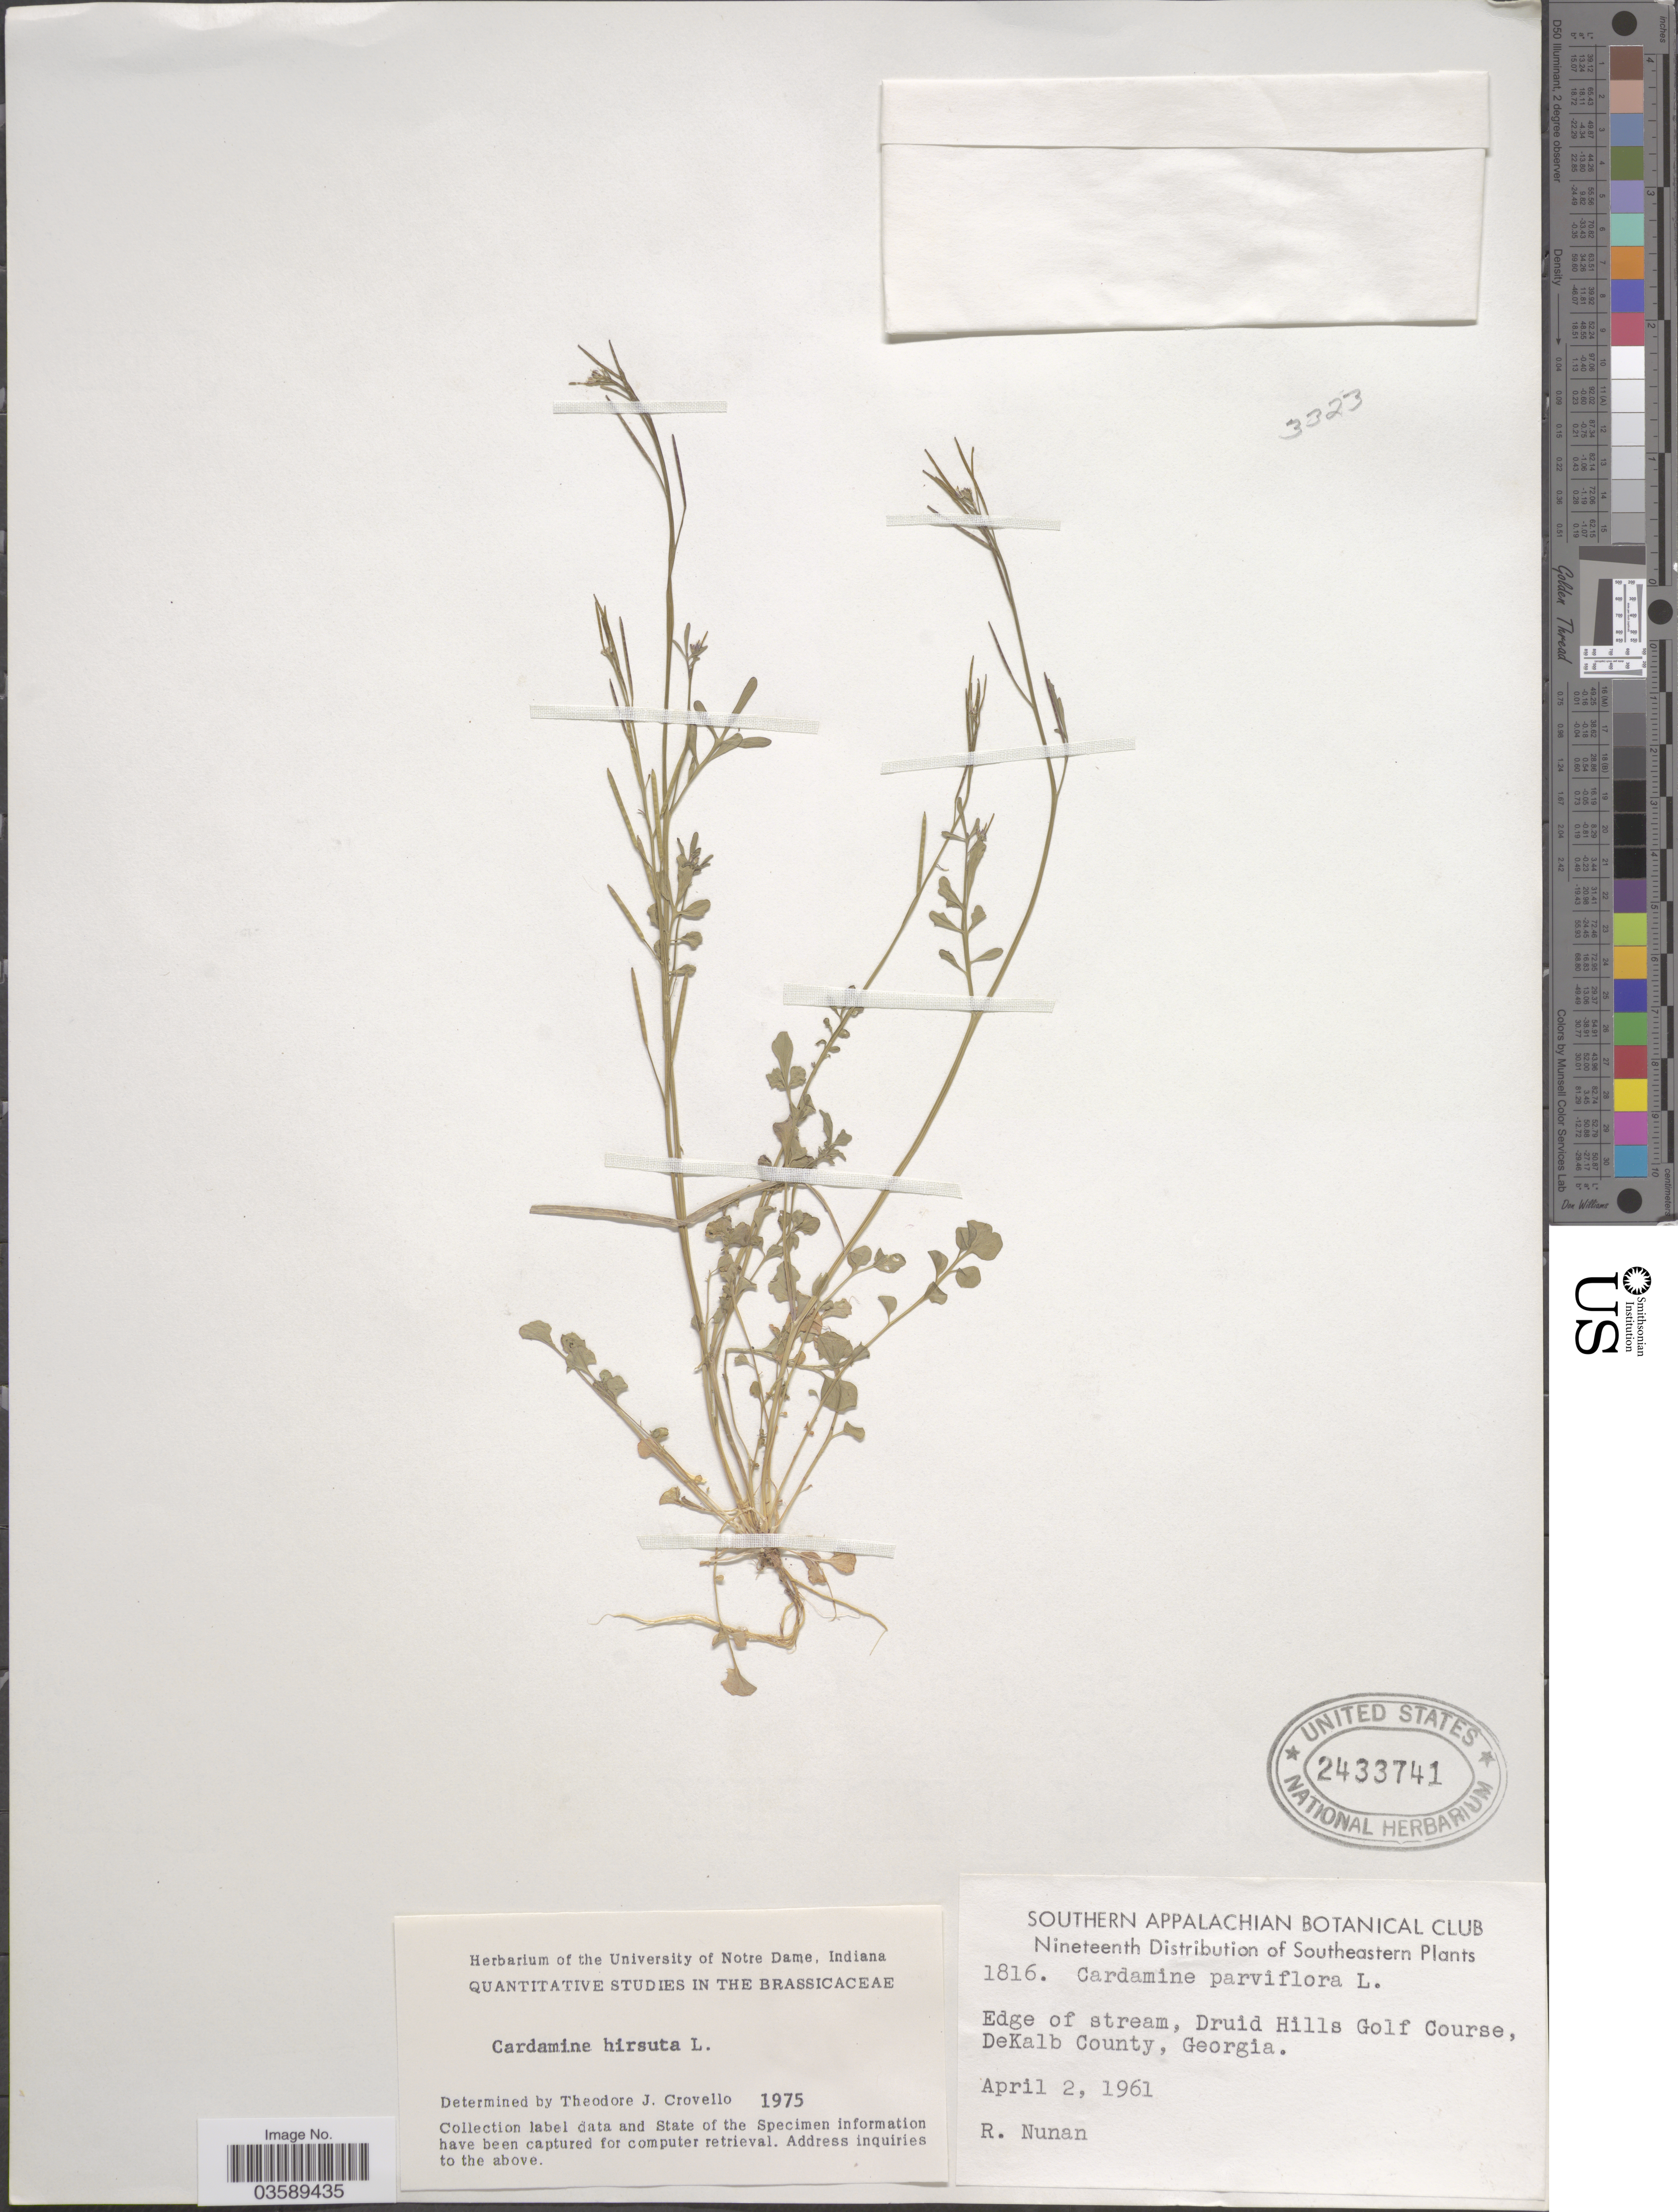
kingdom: Plantae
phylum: Tracheophyta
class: Magnoliopsida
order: Brassicales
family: Brassicaceae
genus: Cardamine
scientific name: Cardamine hirsuta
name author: L.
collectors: R. Nunan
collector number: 1816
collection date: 1961-04-02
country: United States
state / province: Georgia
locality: Edge of stream, Druid Hills Golf Course, DeKalb County.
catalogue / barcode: US 2433741